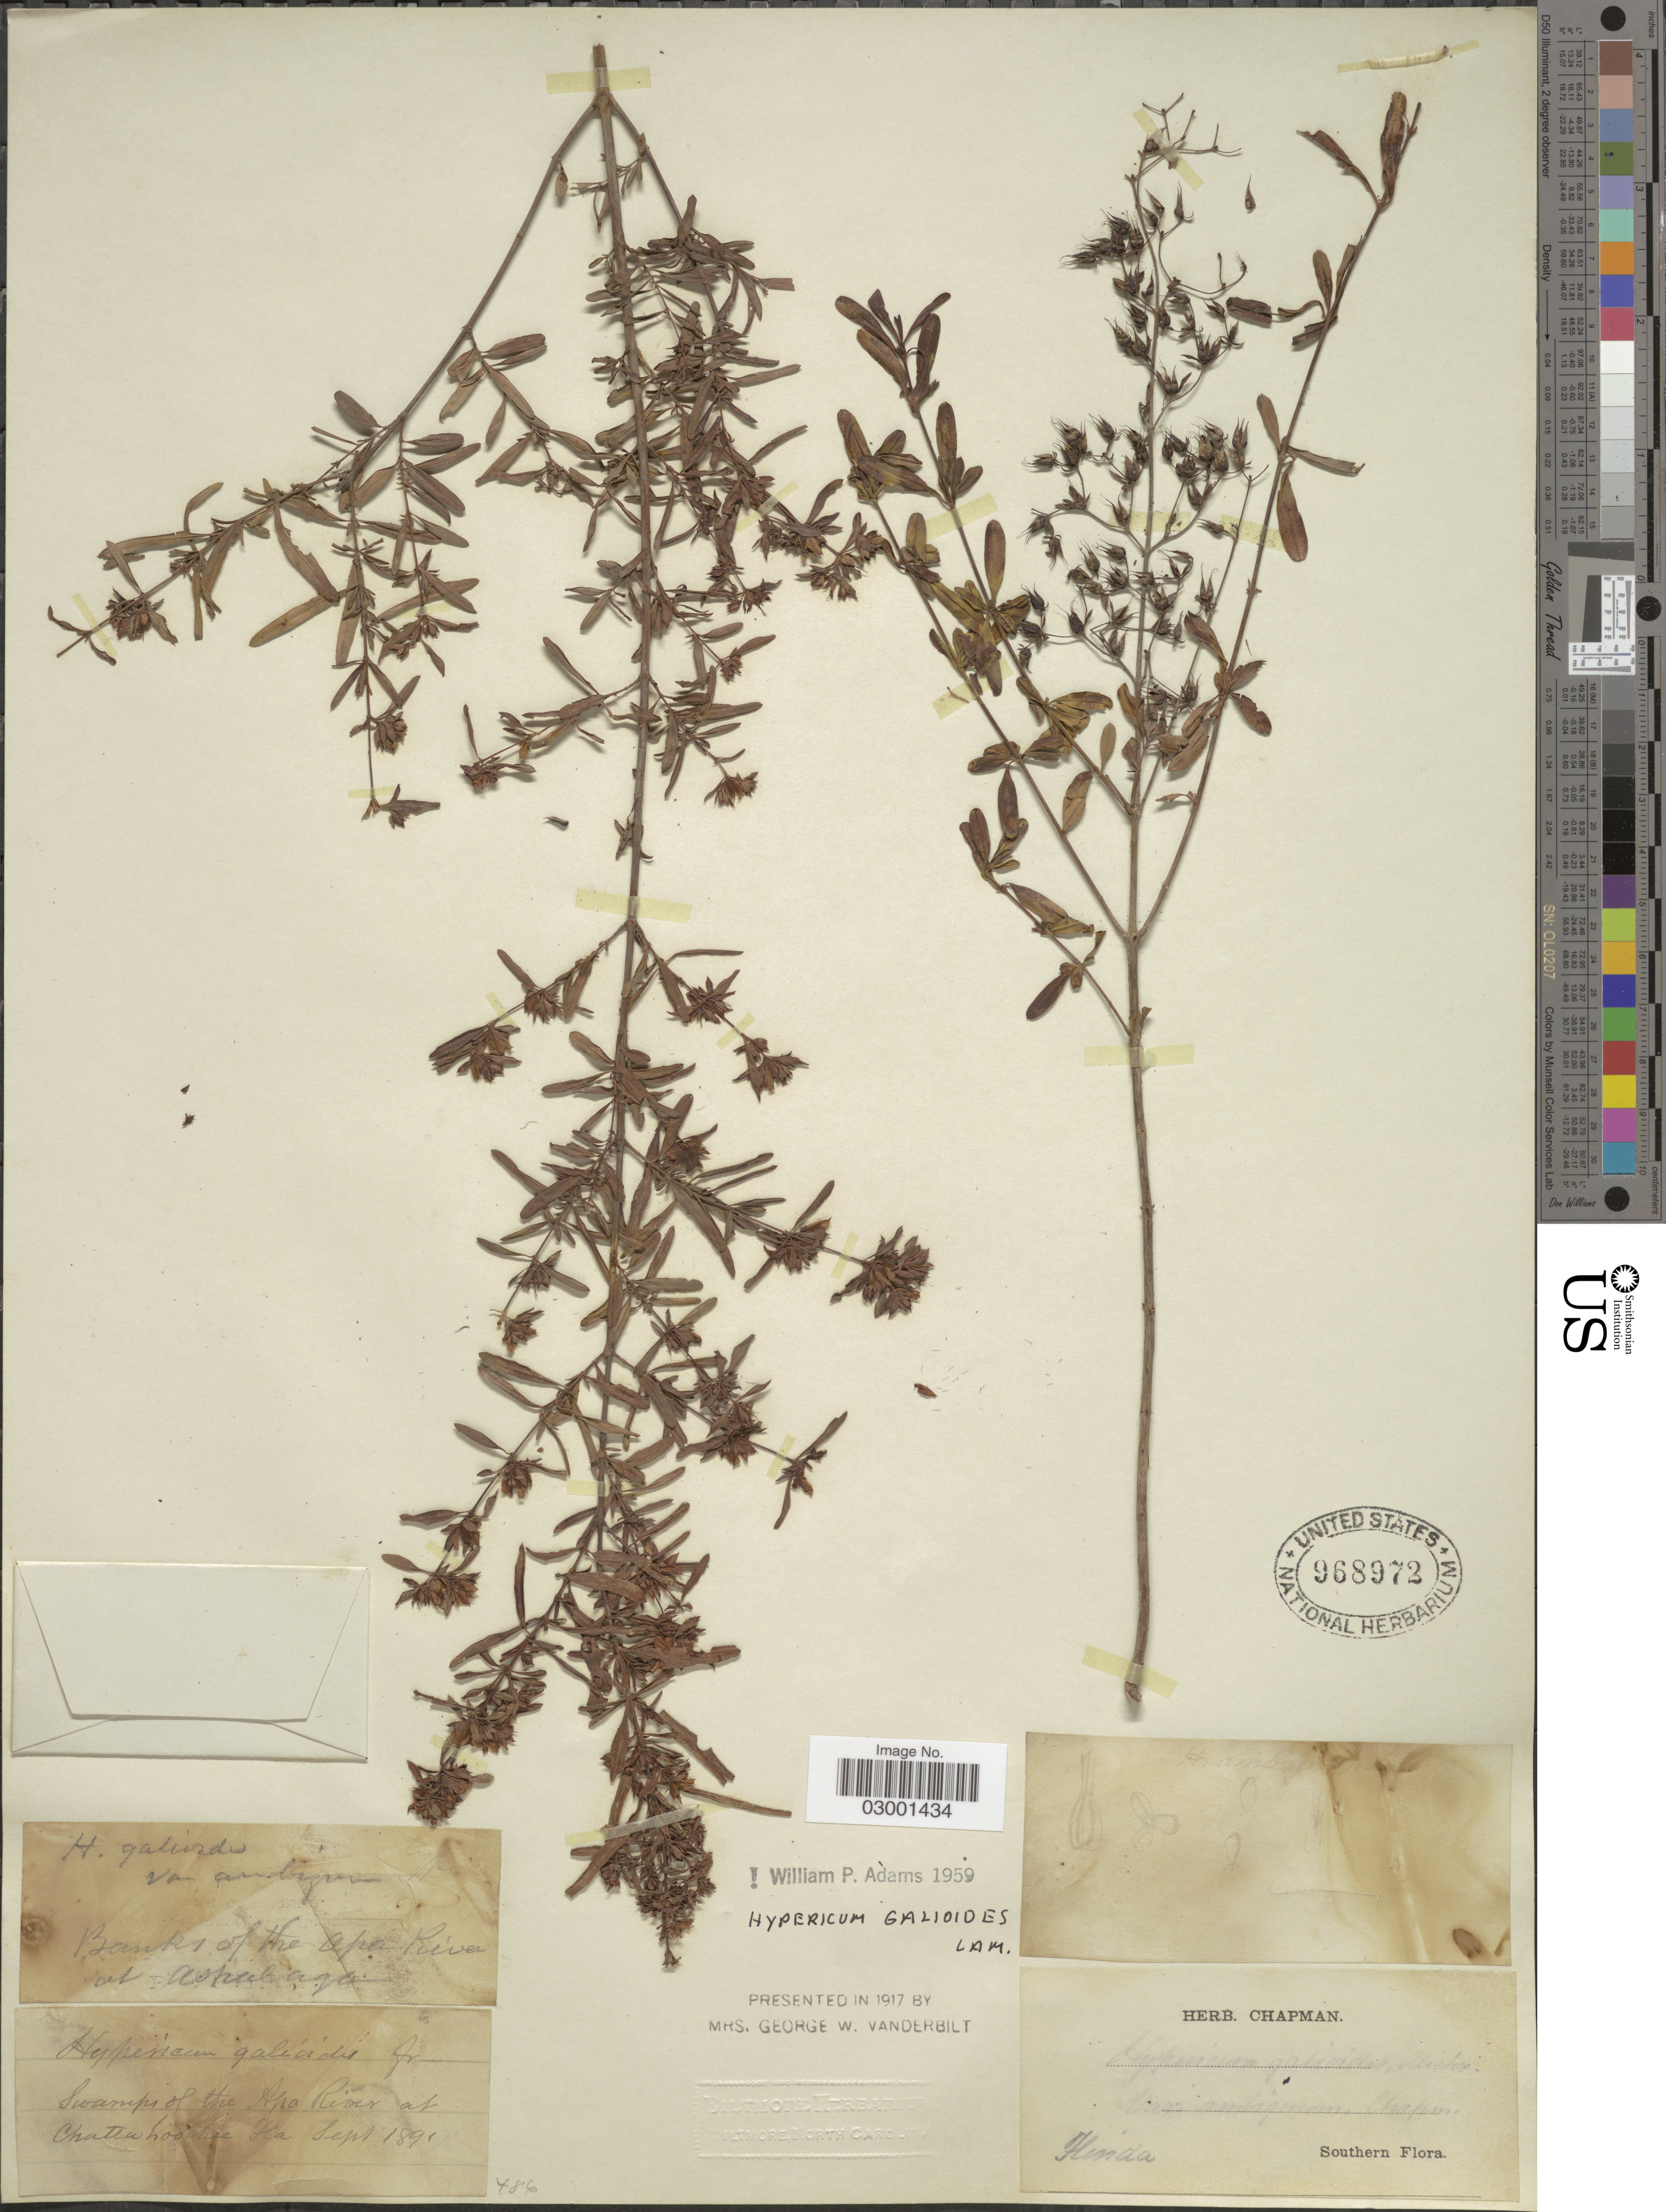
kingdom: Plantae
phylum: Tracheophyta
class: Magnoliopsida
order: Malpighiales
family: Hypericaceae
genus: Hypericum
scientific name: Hypericum galioides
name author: Lam.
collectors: ex herb. Chapman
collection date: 1891-09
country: United States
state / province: Florida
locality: Southern. Banks of the Apa River at Aspalagoa. Swamps of the Apa River at Chattahoochee.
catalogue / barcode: US 968972